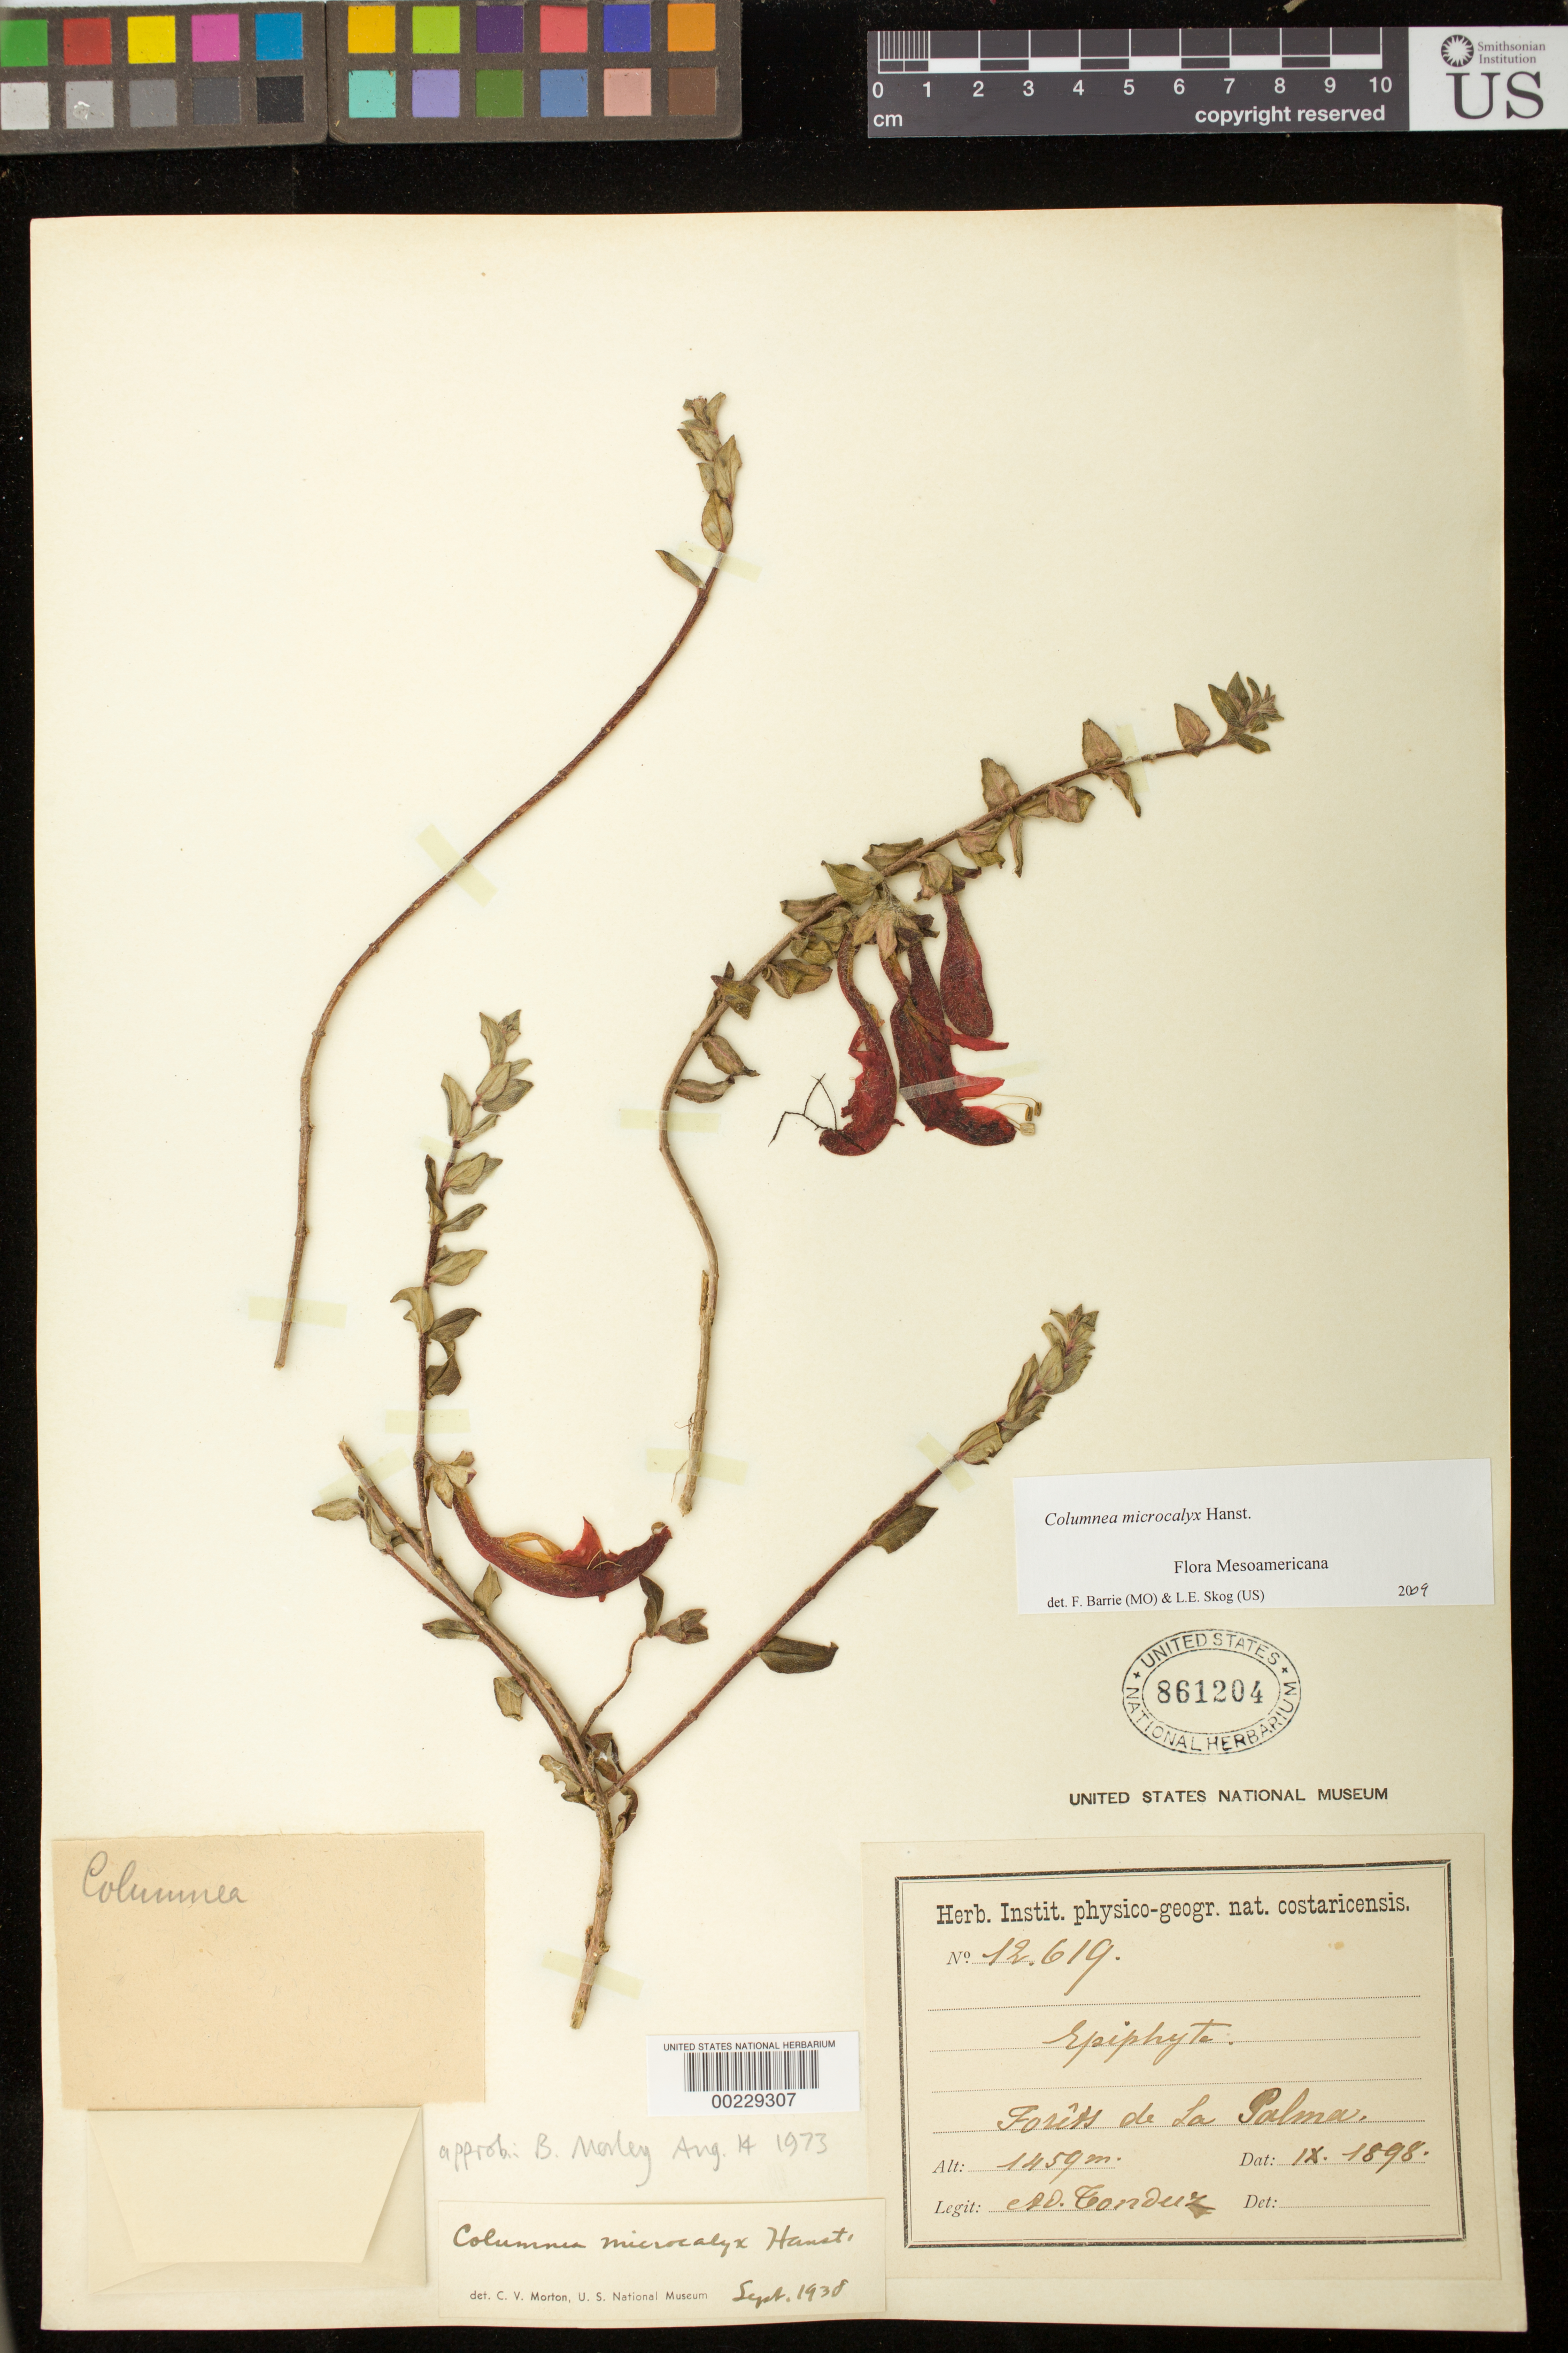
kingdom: Plantae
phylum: Tracheophyta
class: Magnoliopsida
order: Lamiales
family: Gesneriaceae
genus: Columnea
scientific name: Columnea microcalyx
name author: Hanst.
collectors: A. Tonduz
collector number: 12619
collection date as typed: Sep 1898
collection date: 1898-09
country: Costa Rica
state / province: San José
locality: La Palma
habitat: Forests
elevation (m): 1459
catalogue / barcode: US 861204